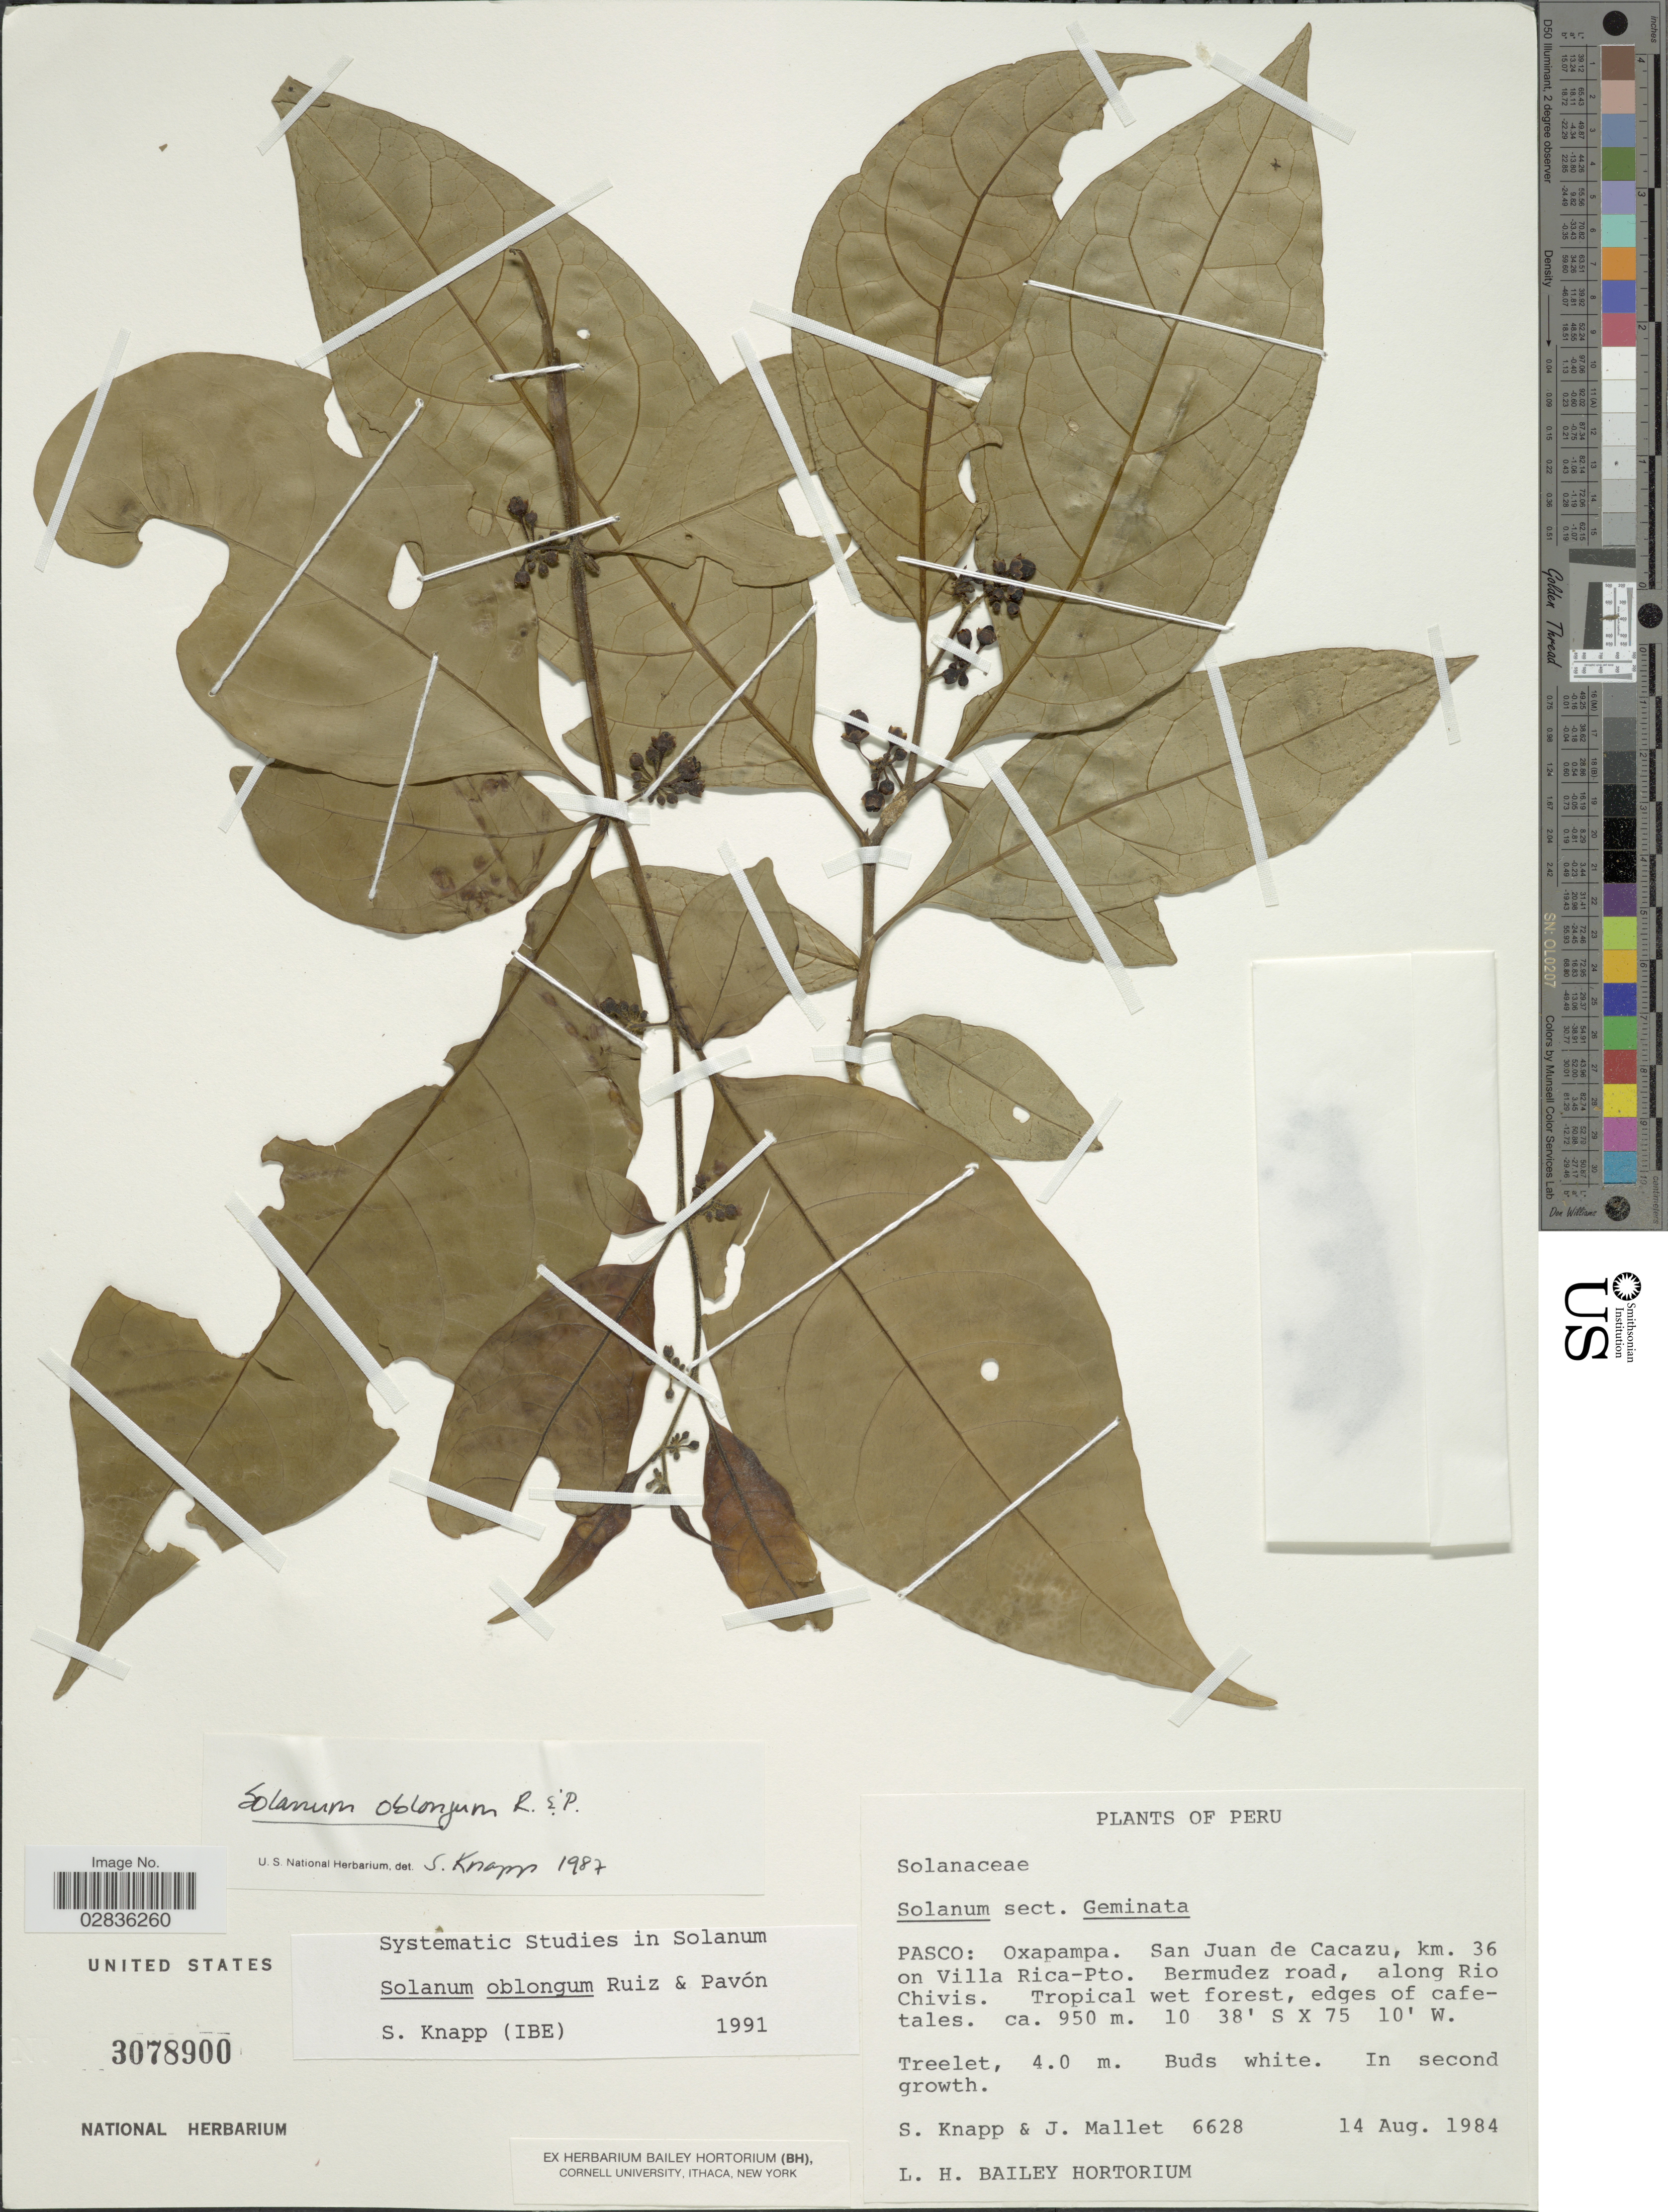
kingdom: Plantae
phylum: Tracheophyta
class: Magnoliopsida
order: Solanales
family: Solanaceae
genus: Solanum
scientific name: Solanum oblongum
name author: Ruiz & Pav.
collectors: S. Knapp & J. Mallet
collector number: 6628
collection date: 1984-08-14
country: Peru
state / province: Pasco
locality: Pasco: Oxapampa. San Juan de Cacazu, km. 36 on Villa Rica-Pto. Bermudez road, along Rio Chivis.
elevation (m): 950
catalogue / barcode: US 3078900